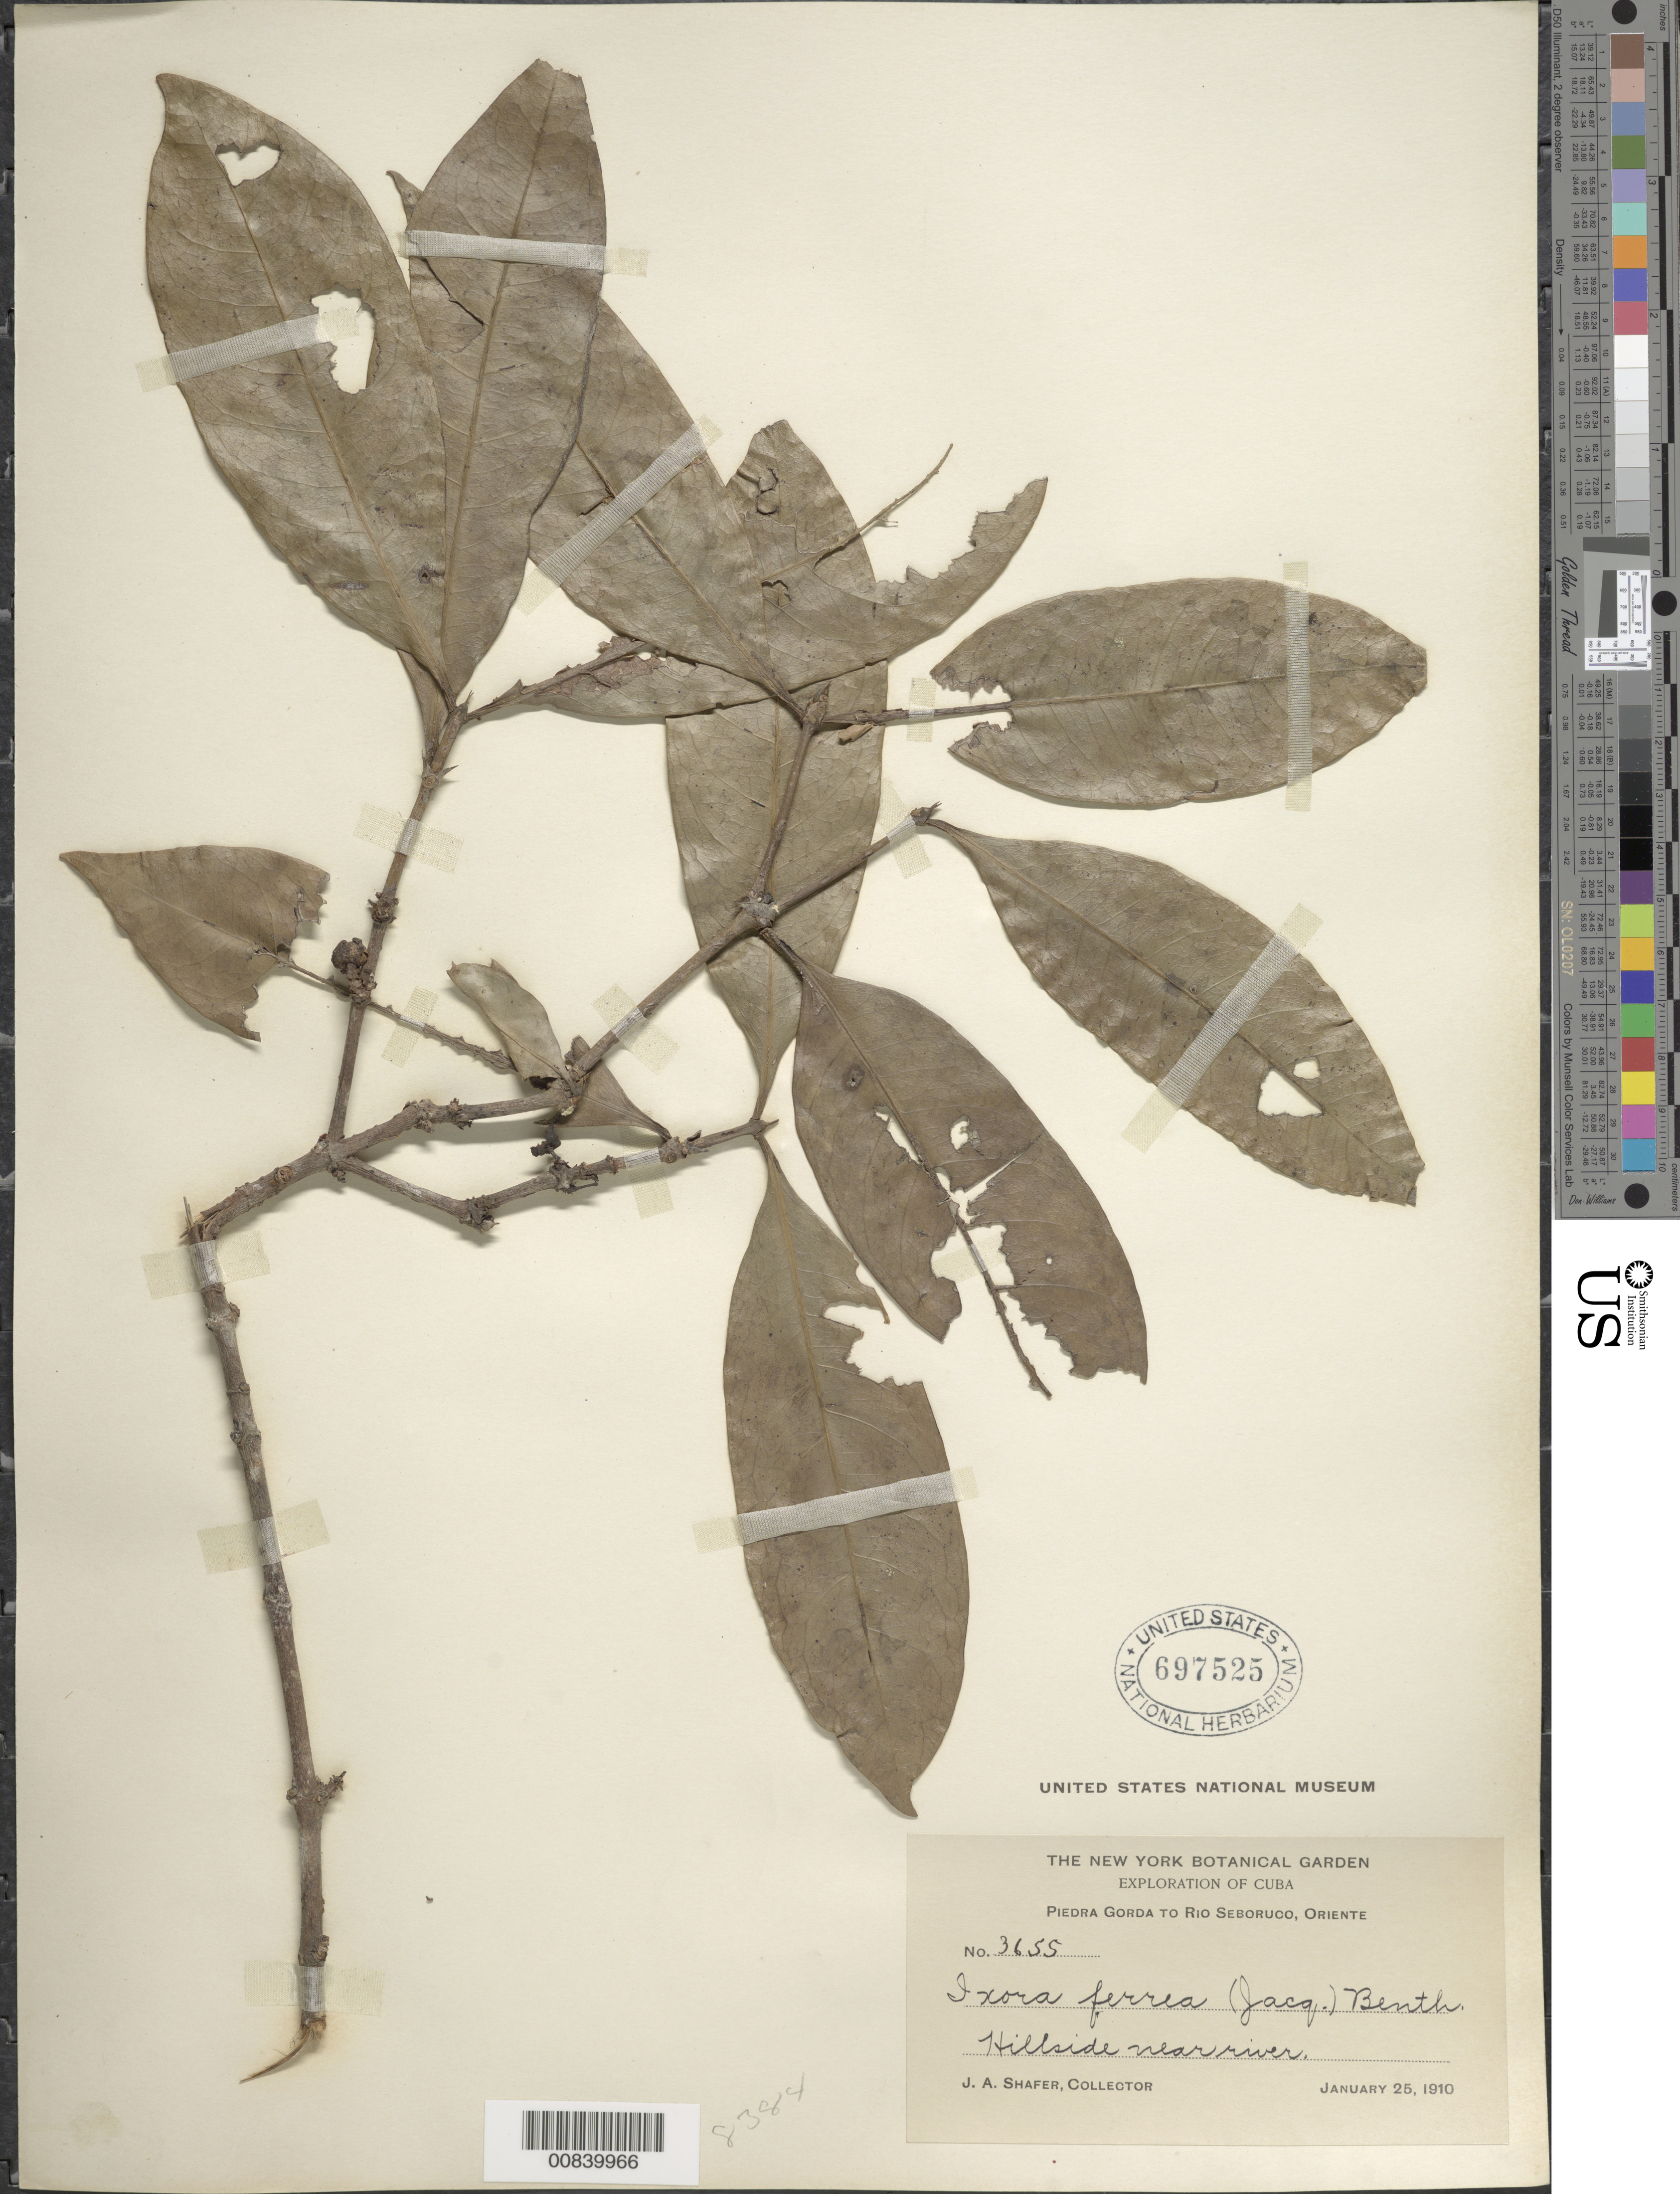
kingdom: Plantae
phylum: Tracheophyta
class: Magnoliopsida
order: Gentianales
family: Rubiaceae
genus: Ixora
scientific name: Ixora ferrea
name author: (Jacq.) Benth.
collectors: J. A. Shafer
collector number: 3655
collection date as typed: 25 Jan 1910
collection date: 1910-01-25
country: Cuba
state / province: Oriente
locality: Piedra Gorda to Rio Seboruco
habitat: Hillside near river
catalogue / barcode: US 697525